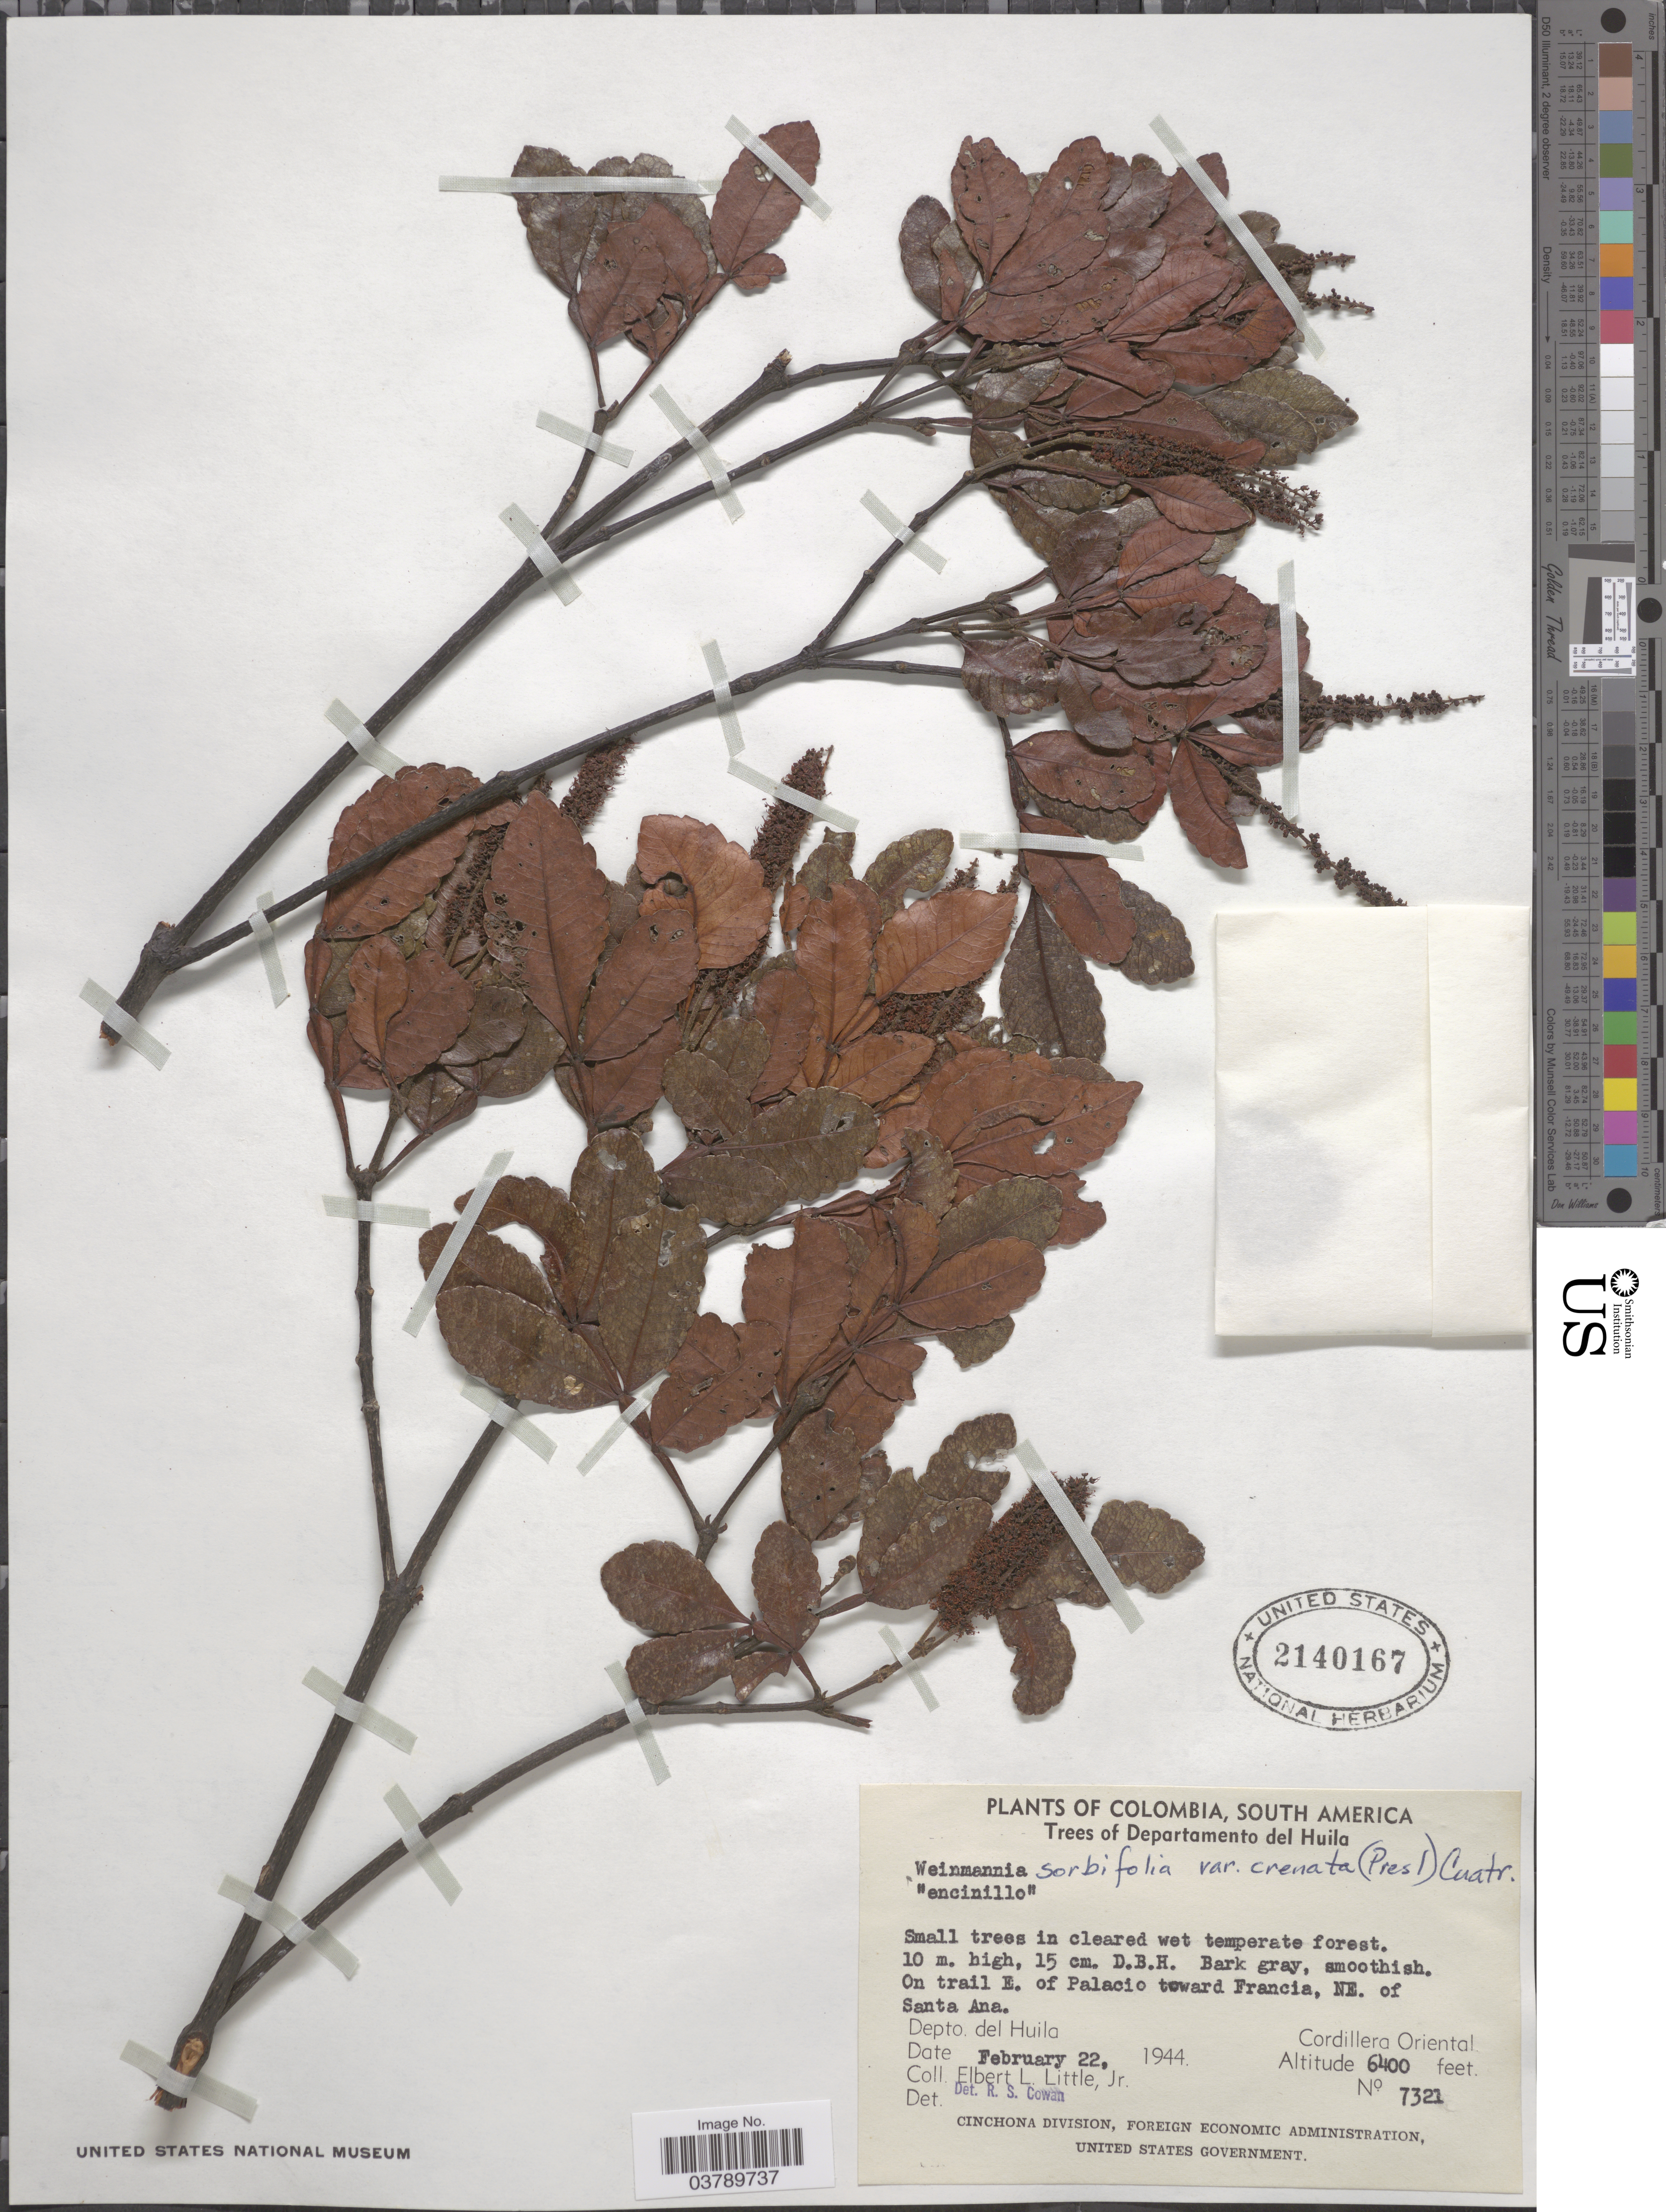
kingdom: Plantae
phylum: Tracheophyta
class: Magnoliopsida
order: Oxalidales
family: Cunoniaceae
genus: Weinmannia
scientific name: Weinmannia sorbifolia var. crenata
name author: Kunth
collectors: E. L. Little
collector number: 7321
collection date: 1944-02-22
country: Colombia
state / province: Huila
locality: Departamento del Huila. On trail E. of Palacio toward Francia, NE. of Santa Ana. Cordillera Oriental.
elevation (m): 1951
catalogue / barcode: US 2140167